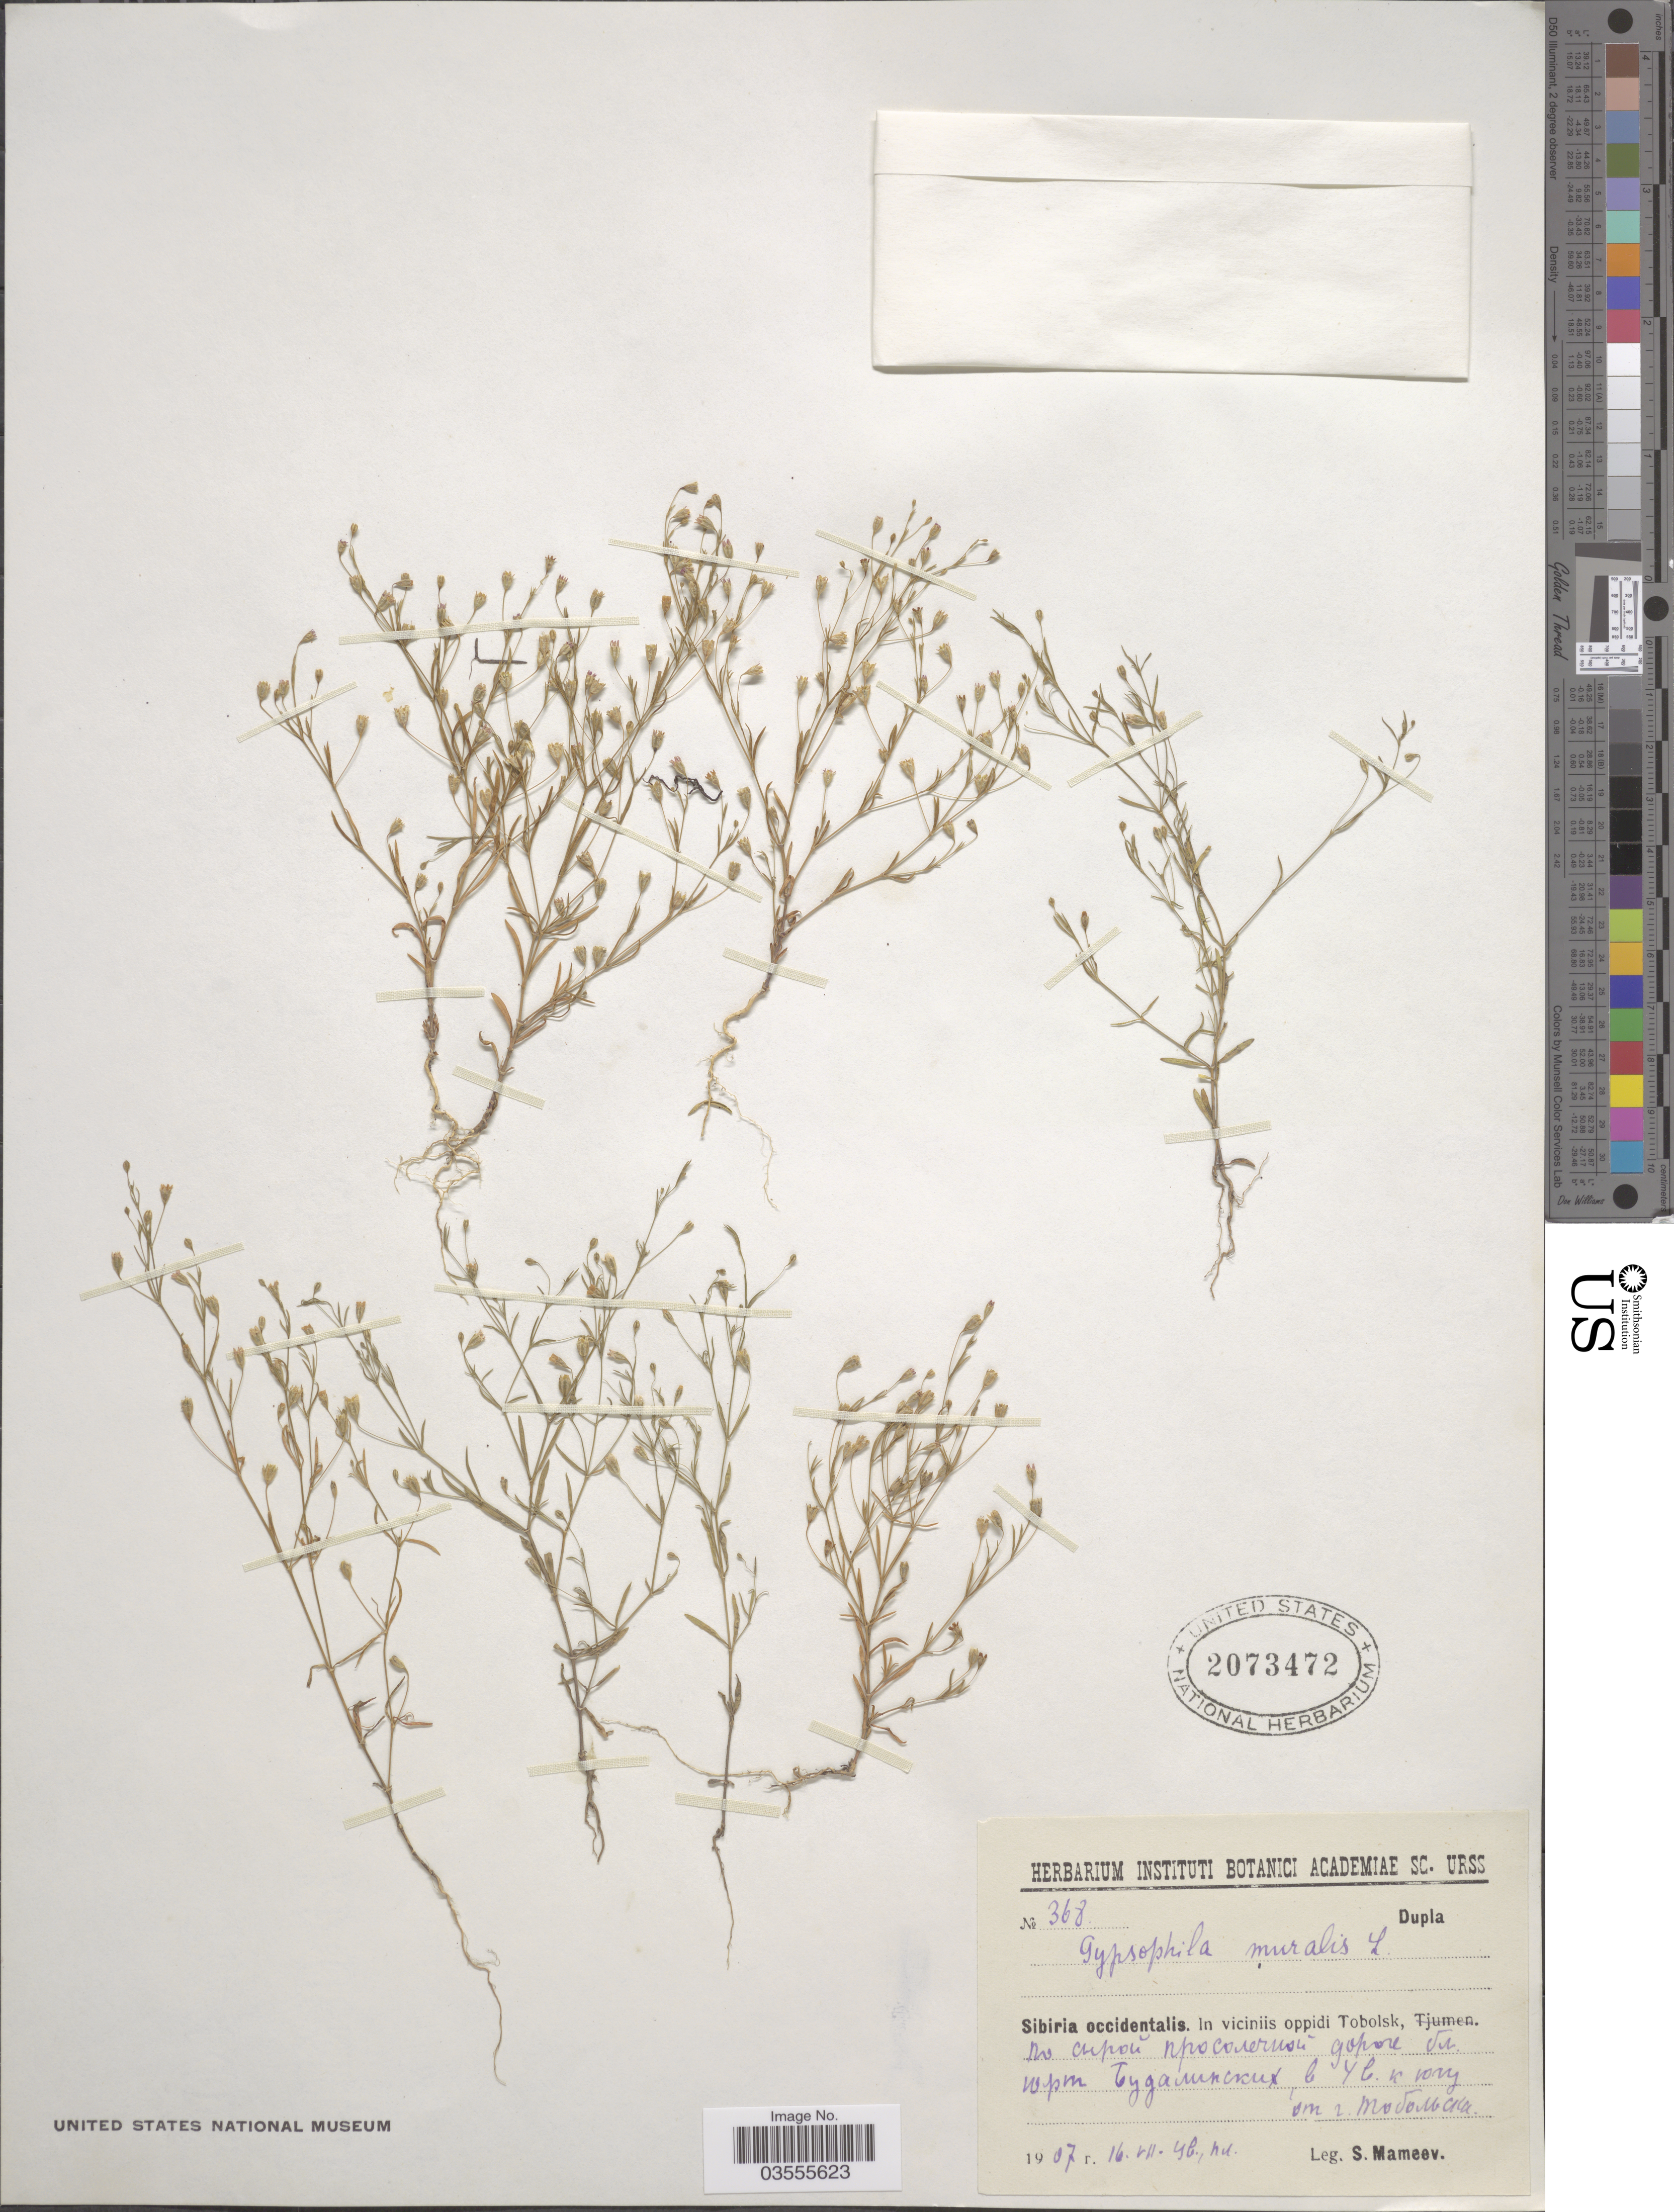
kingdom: Plantae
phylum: Tracheophyta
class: Magnoliopsida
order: Caryophyllales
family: Caryophyllaceae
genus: Psammophiliella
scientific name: Psammophiliella muralis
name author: (L.) Ikonn.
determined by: U.S. National Herbarium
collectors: S. Mameev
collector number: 368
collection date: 1907-07-16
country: Russian Federation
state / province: Tyumen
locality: Sibiria occidentalis. In viciniis oppidi Tobolsk. X.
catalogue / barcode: US 2073472